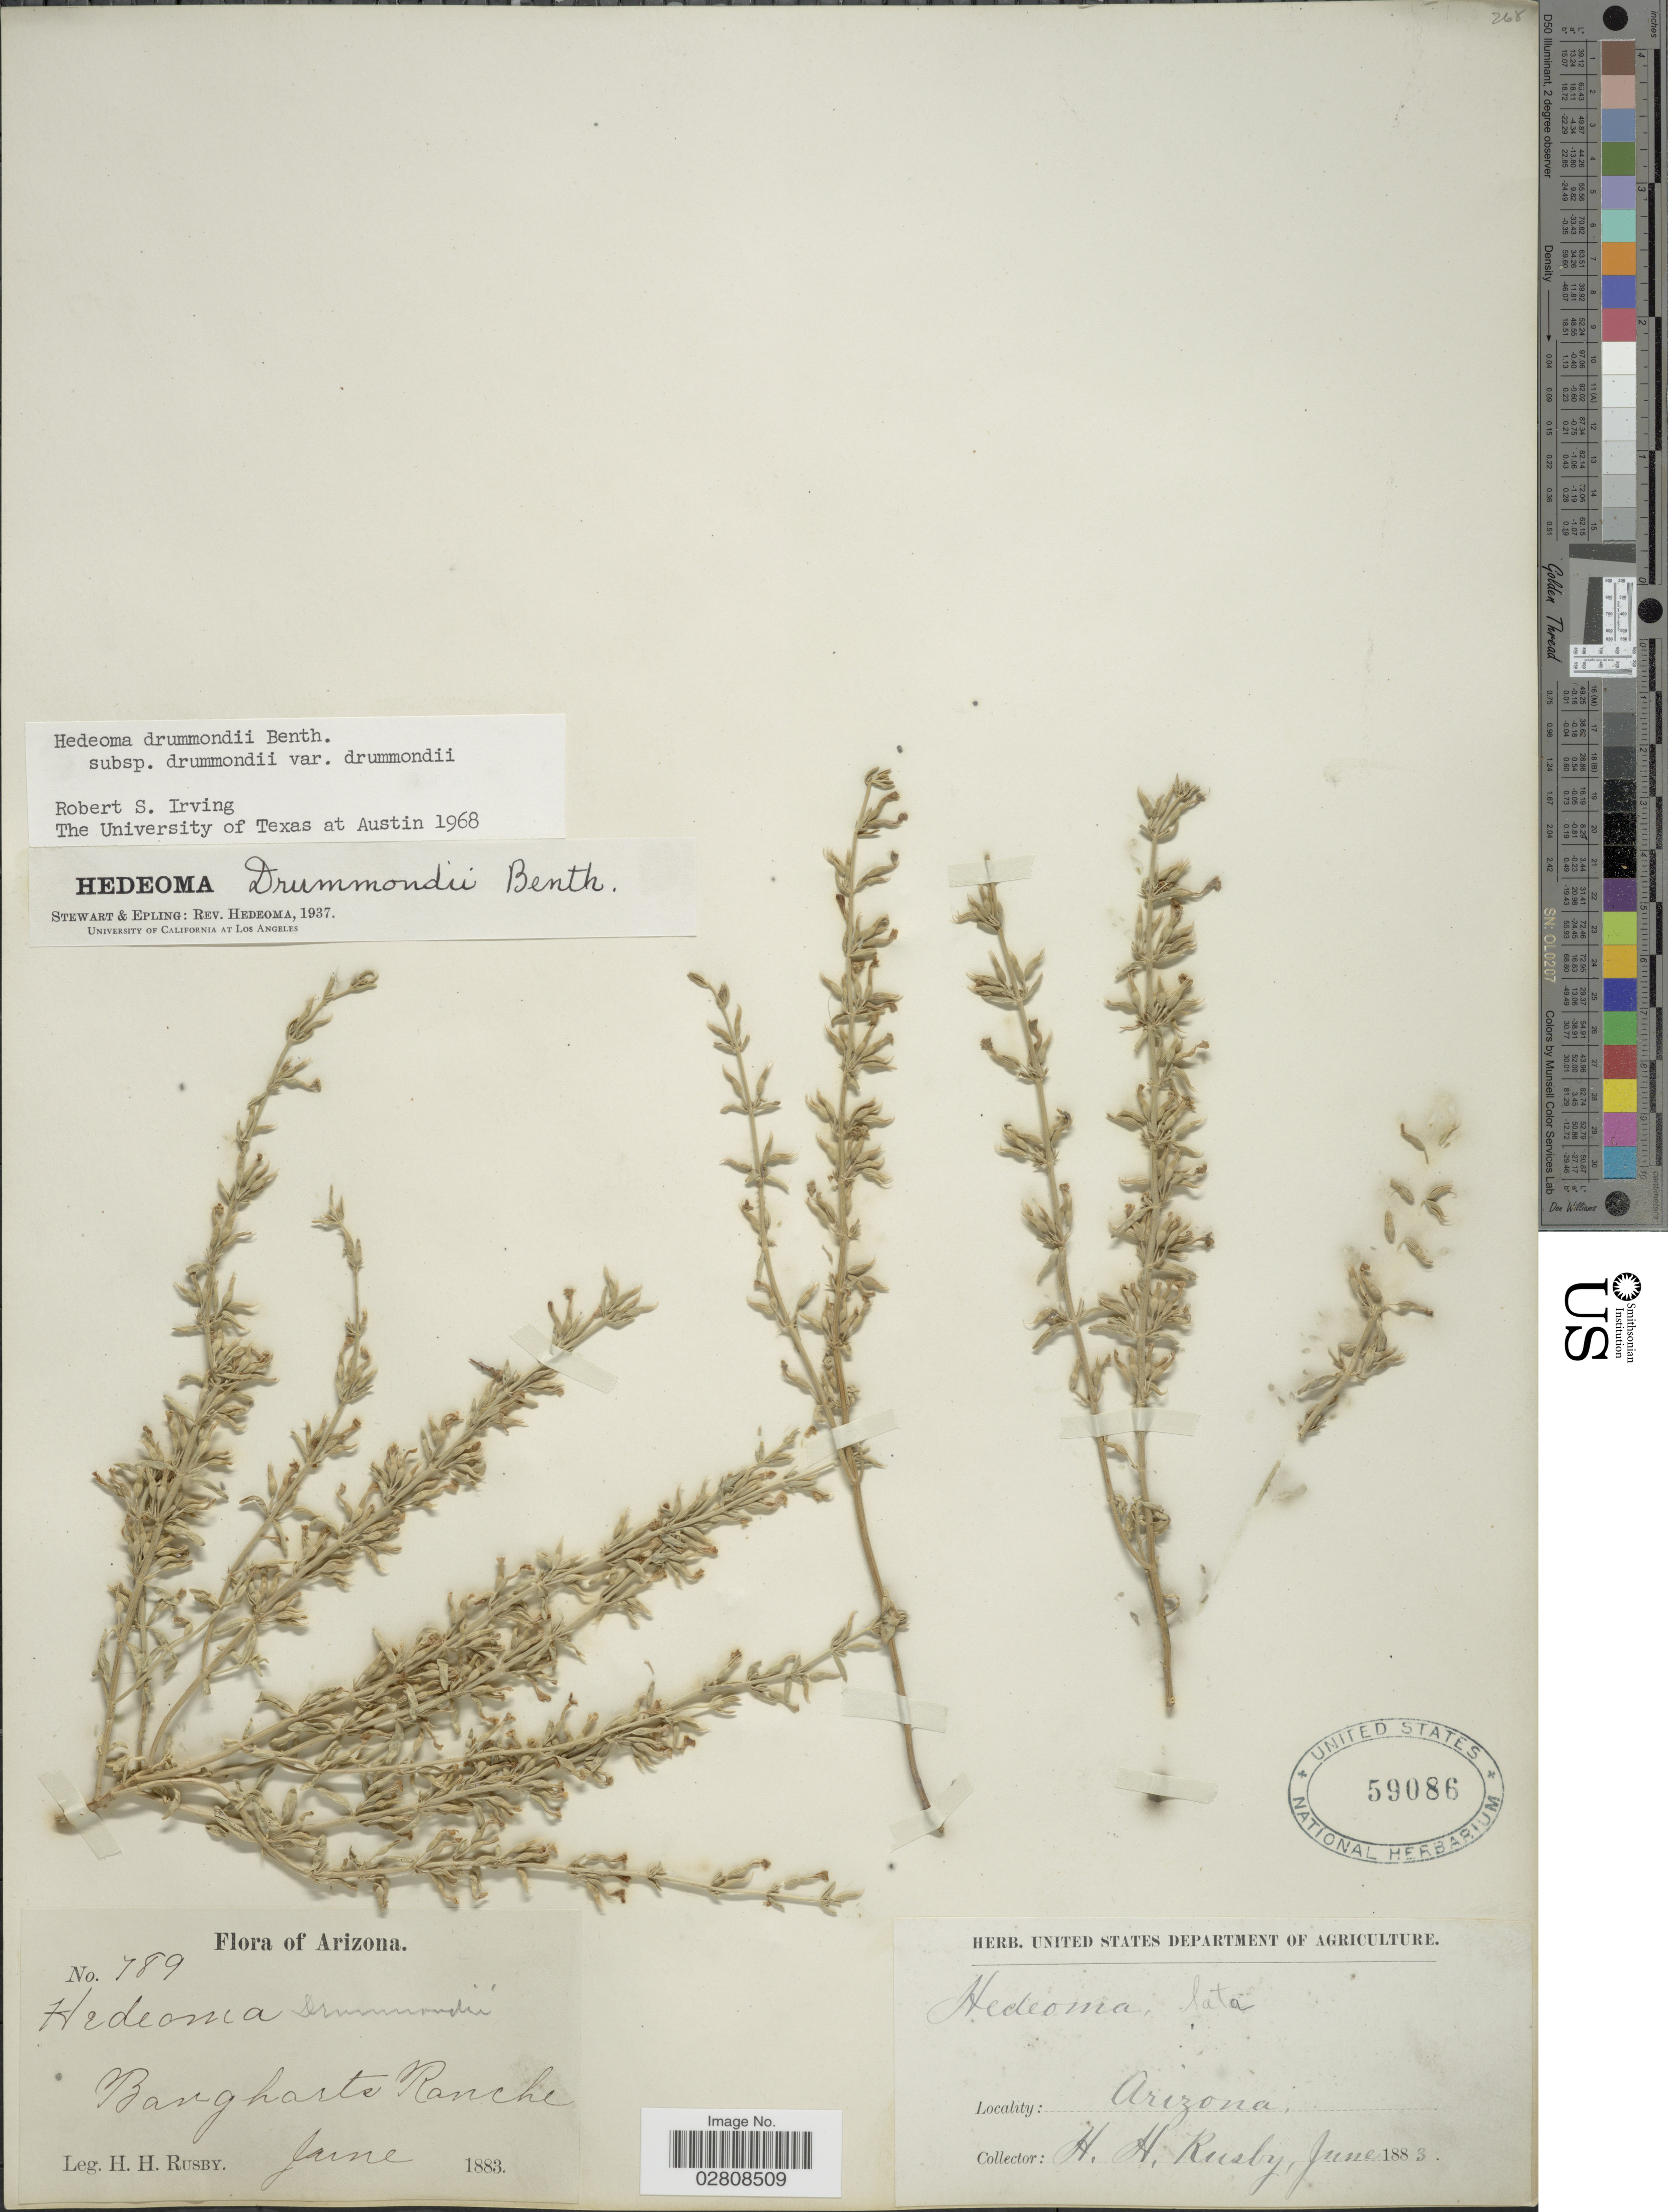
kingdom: Plantae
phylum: Tracheophyta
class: Magnoliopsida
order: Lamiales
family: Lamiaceae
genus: Hedeoma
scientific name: Hedeoma drummondii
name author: Benth.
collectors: H. H. Rusby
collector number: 789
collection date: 1883-06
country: United States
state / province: Arizona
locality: Bangharts Ranche.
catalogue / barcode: US 59086